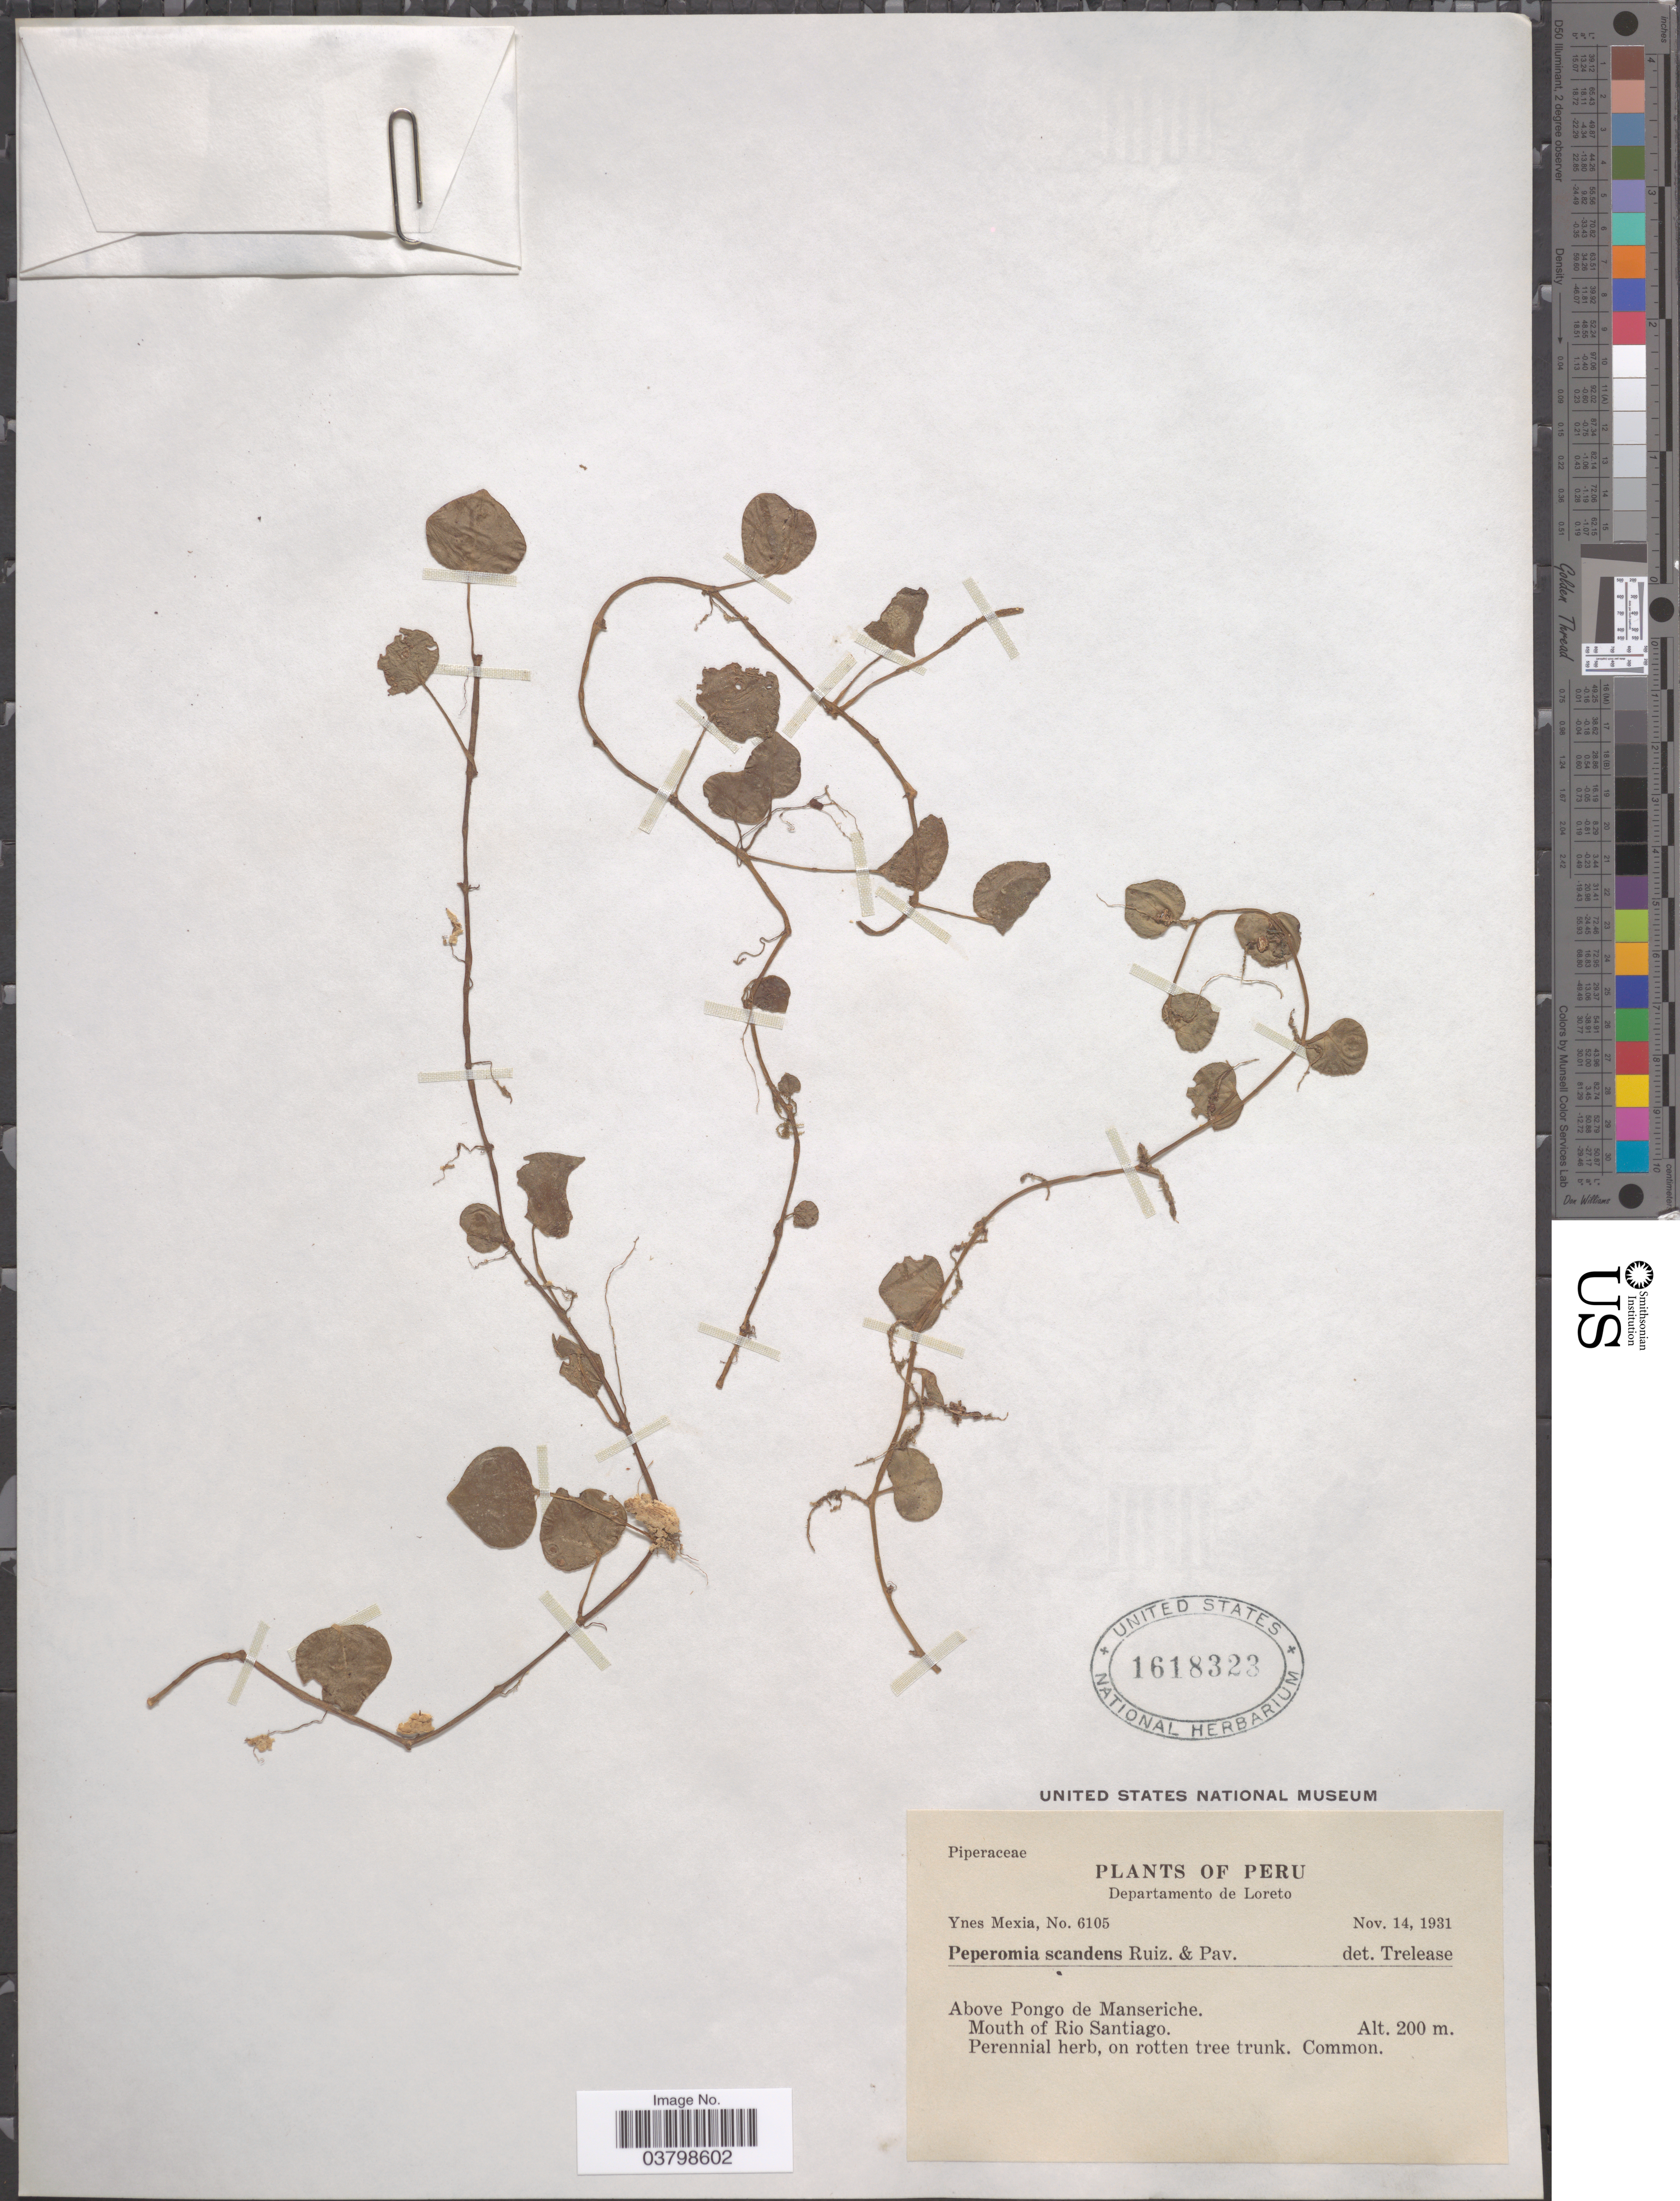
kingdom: Plantae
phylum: Tracheophyta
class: Magnoliopsida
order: Piperales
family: Piperaceae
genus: Peperomia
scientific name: Peperomia serpens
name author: (Sw.) Loudon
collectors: Y. Mexia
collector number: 6105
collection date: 1931-11-14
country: Peru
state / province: Loreto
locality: Departamento de Loreto. Above Pongo de Manseriche. Mouth of Rio Santiago.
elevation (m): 200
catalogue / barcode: US 1618323